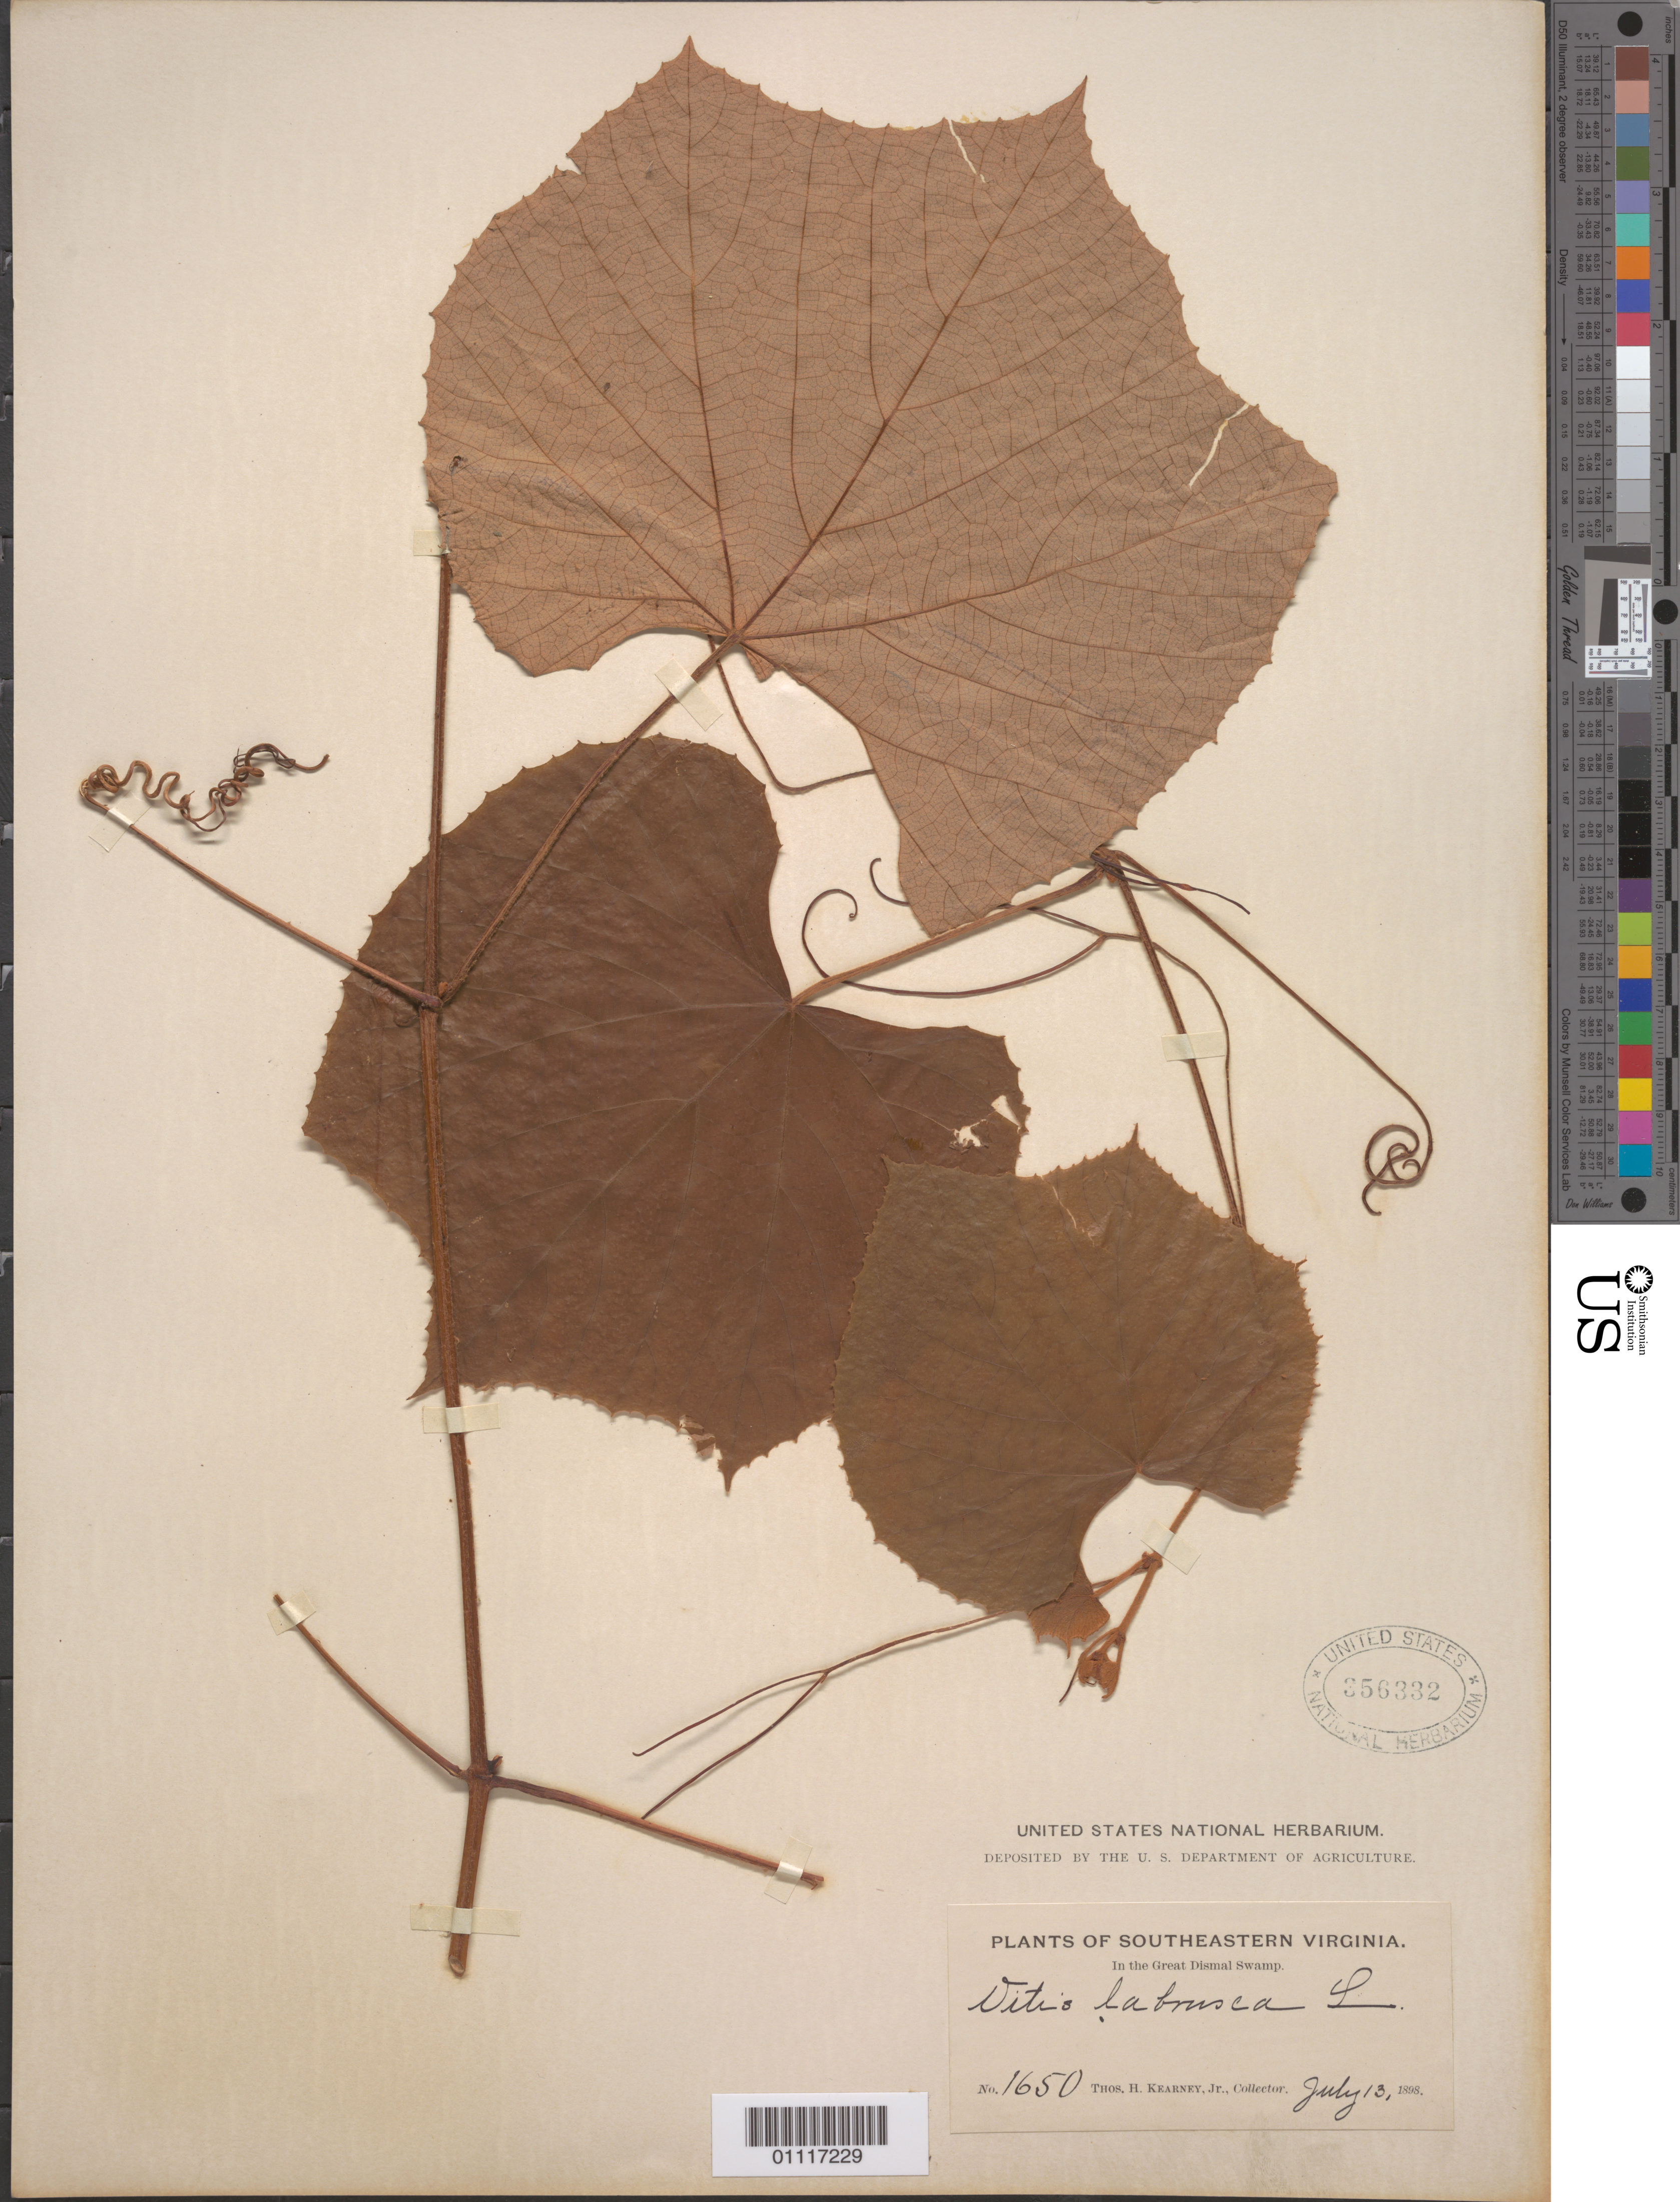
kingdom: Plantae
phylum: Tracheophyta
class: Magnoliopsida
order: Vitales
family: Vitaceae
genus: Vitis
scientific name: Vitis labrusca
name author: L.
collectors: T. H. Kearney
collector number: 1650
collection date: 1898-07-13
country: United States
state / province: Virginia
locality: in the Great Dismal Swamp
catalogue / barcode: US 356332